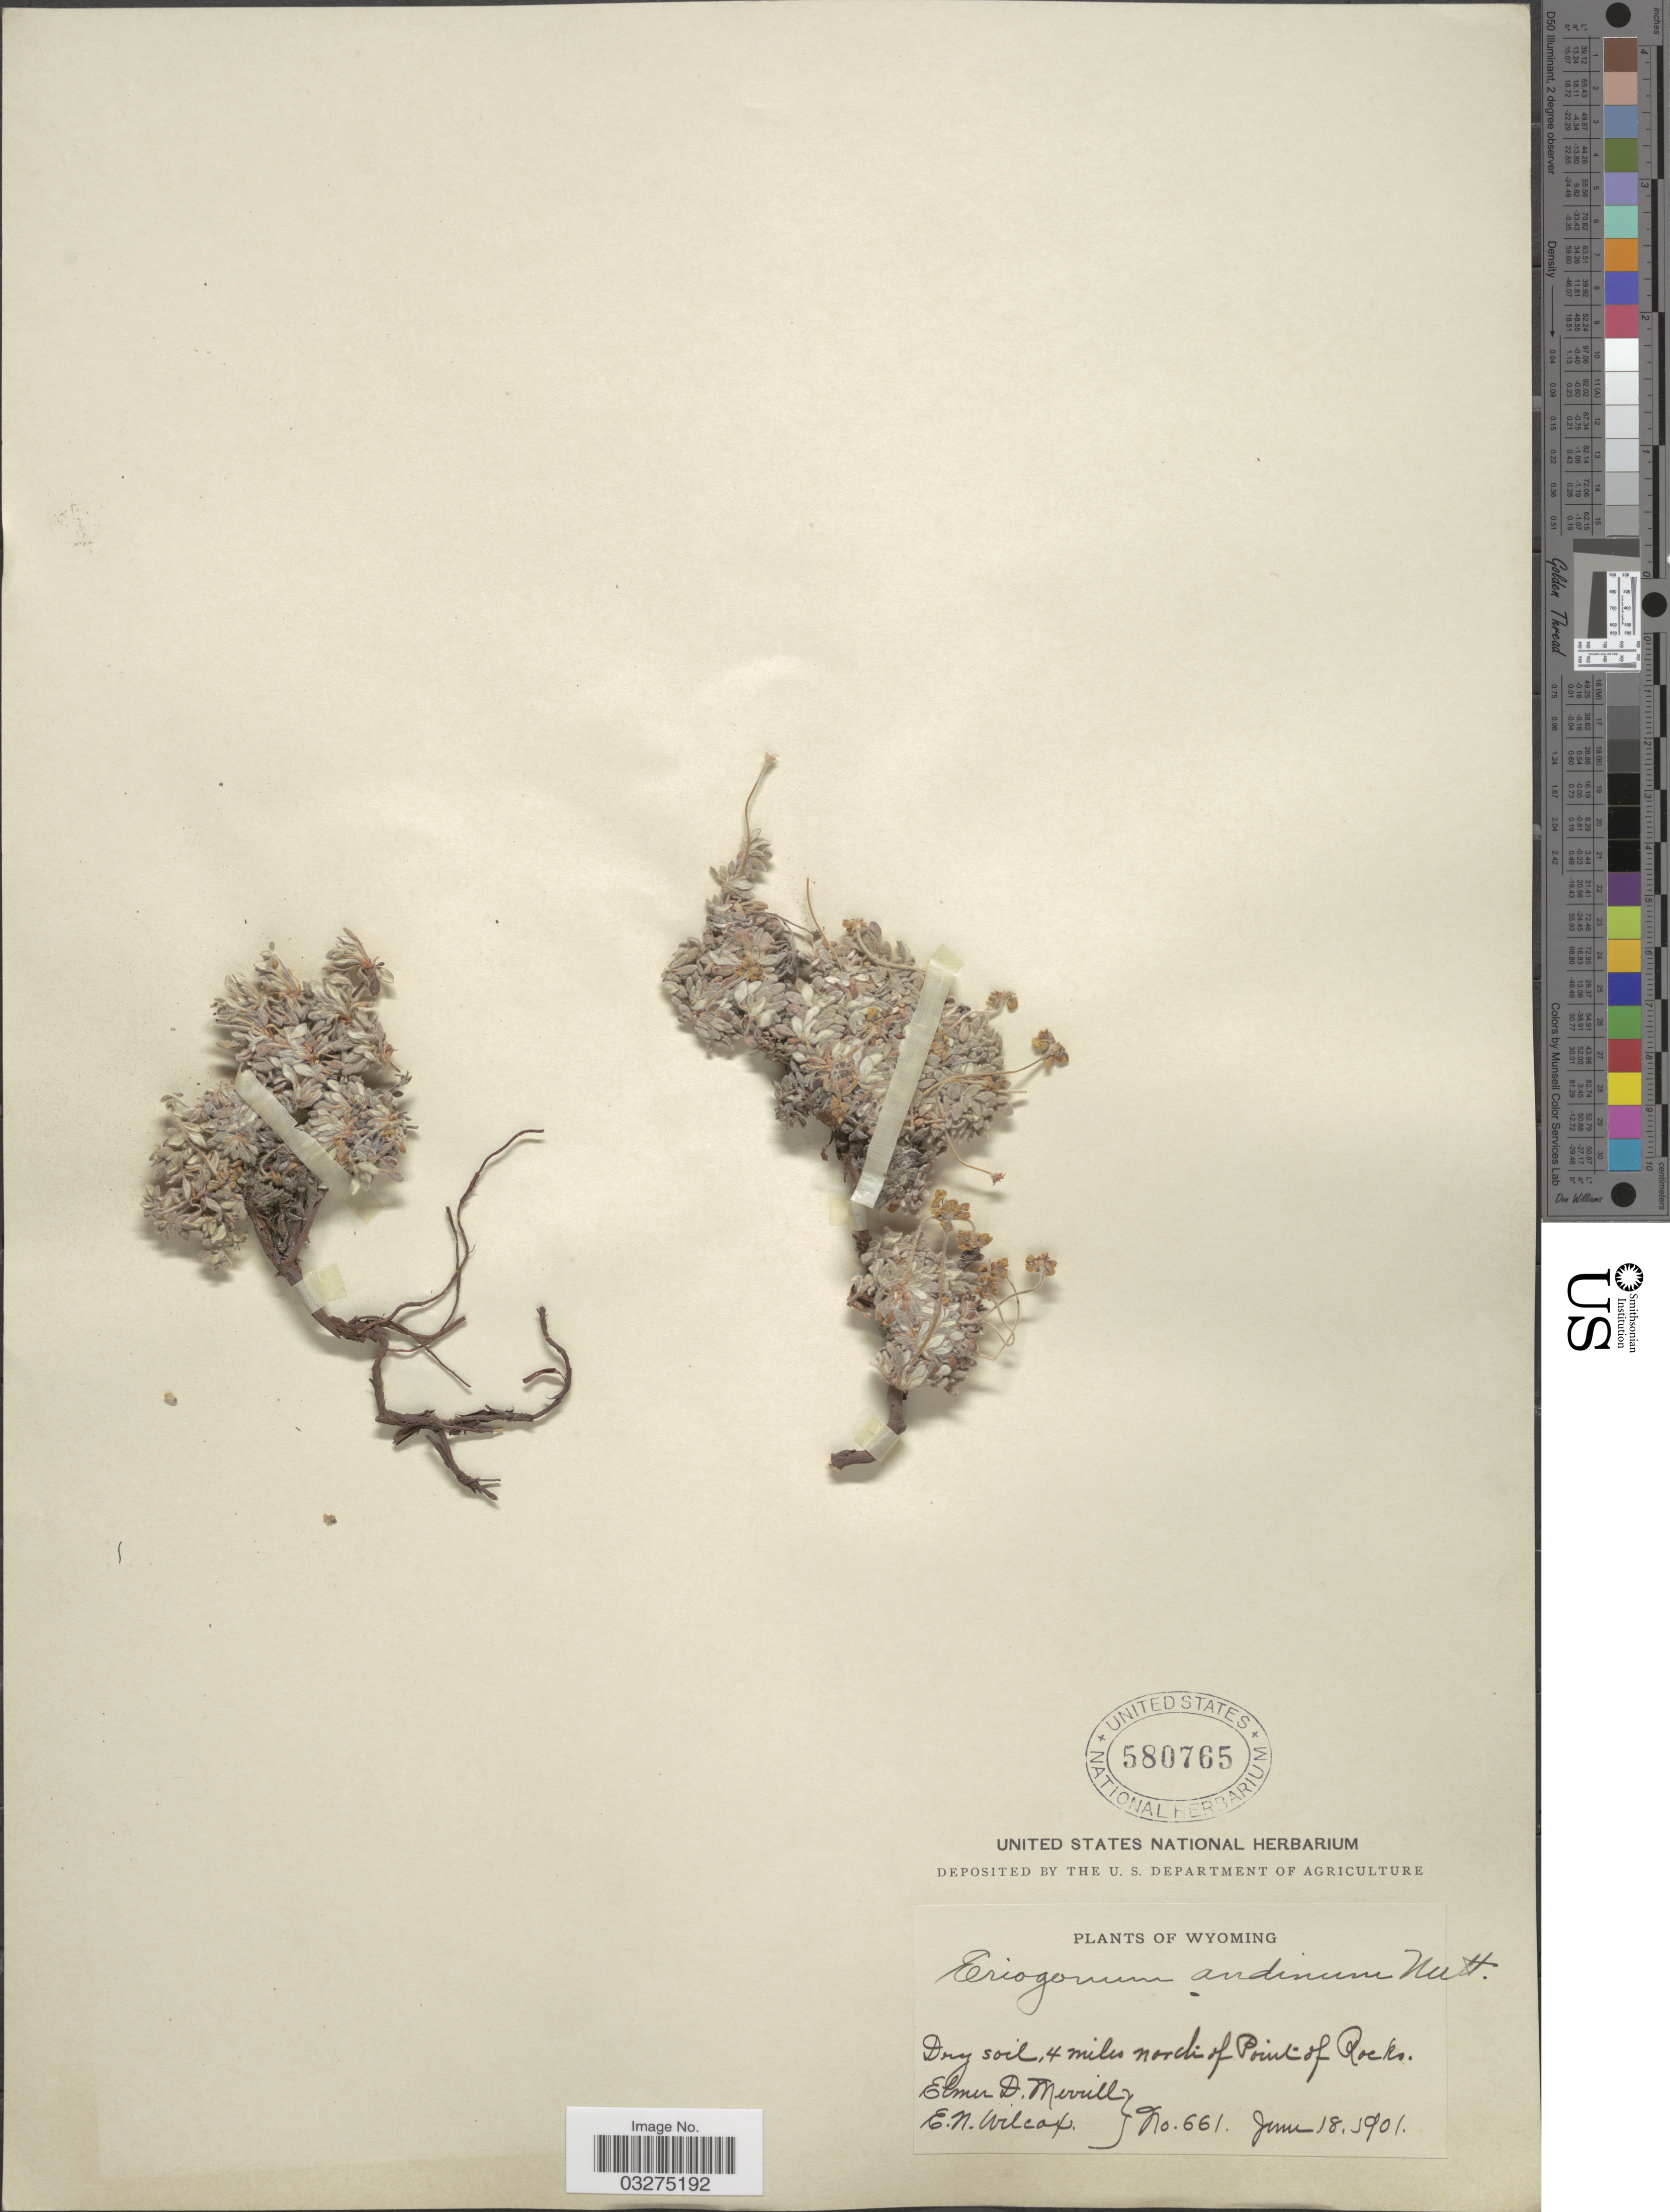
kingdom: Plantae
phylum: Tracheophyta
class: Magnoliopsida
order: Caryophyllales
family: Polygonaceae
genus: Eriogonum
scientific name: Eriogonum caespitosum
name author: Nutt.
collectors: E. D. Merrill & E. Wilcox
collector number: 661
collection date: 1901-06-18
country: United States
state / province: Wyoming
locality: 4 miles north of Point of Rocks.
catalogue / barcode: US 580765